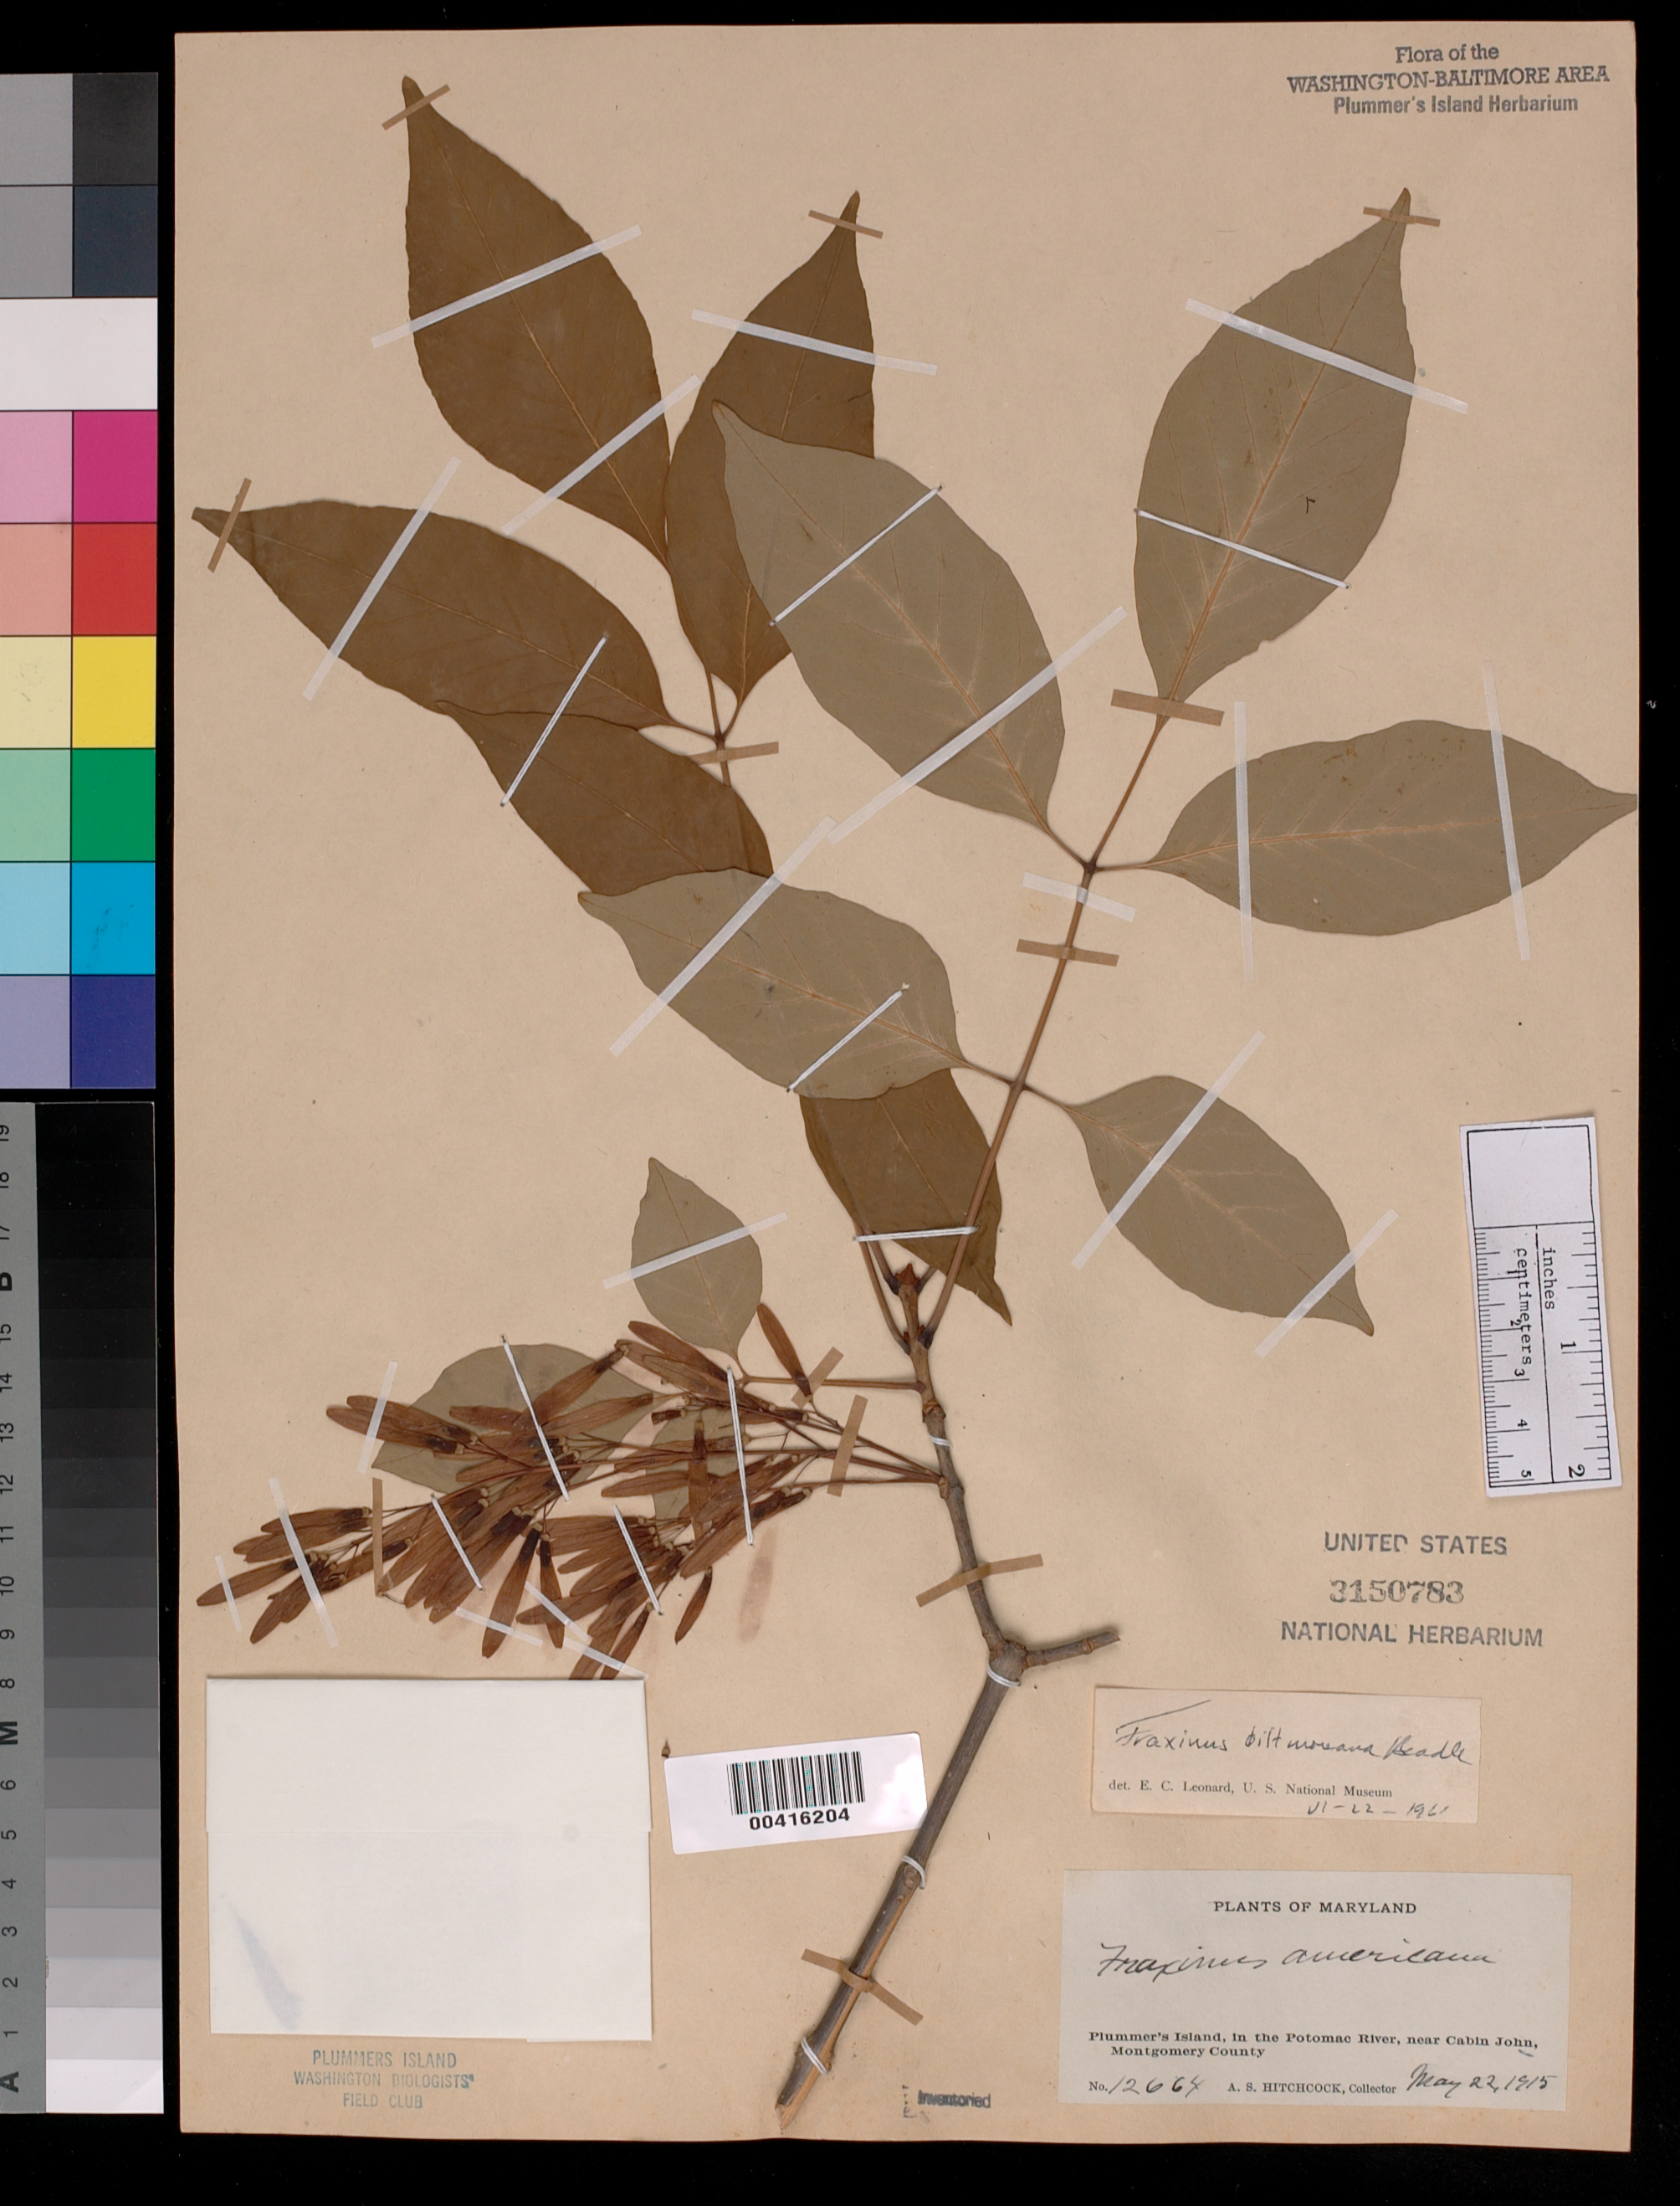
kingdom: Plantae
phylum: Tracheophyta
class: Magnoliopsida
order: Lamiales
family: Oleaceae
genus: Fraxinus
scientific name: Fraxinus americana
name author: L.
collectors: A. S. Hitchcock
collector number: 12664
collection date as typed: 22 May 1915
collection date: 1915-05-22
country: United States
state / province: Maryland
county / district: Montgomery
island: Plummers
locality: Plummer's Island C. & O. Canal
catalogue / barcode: US 3150783